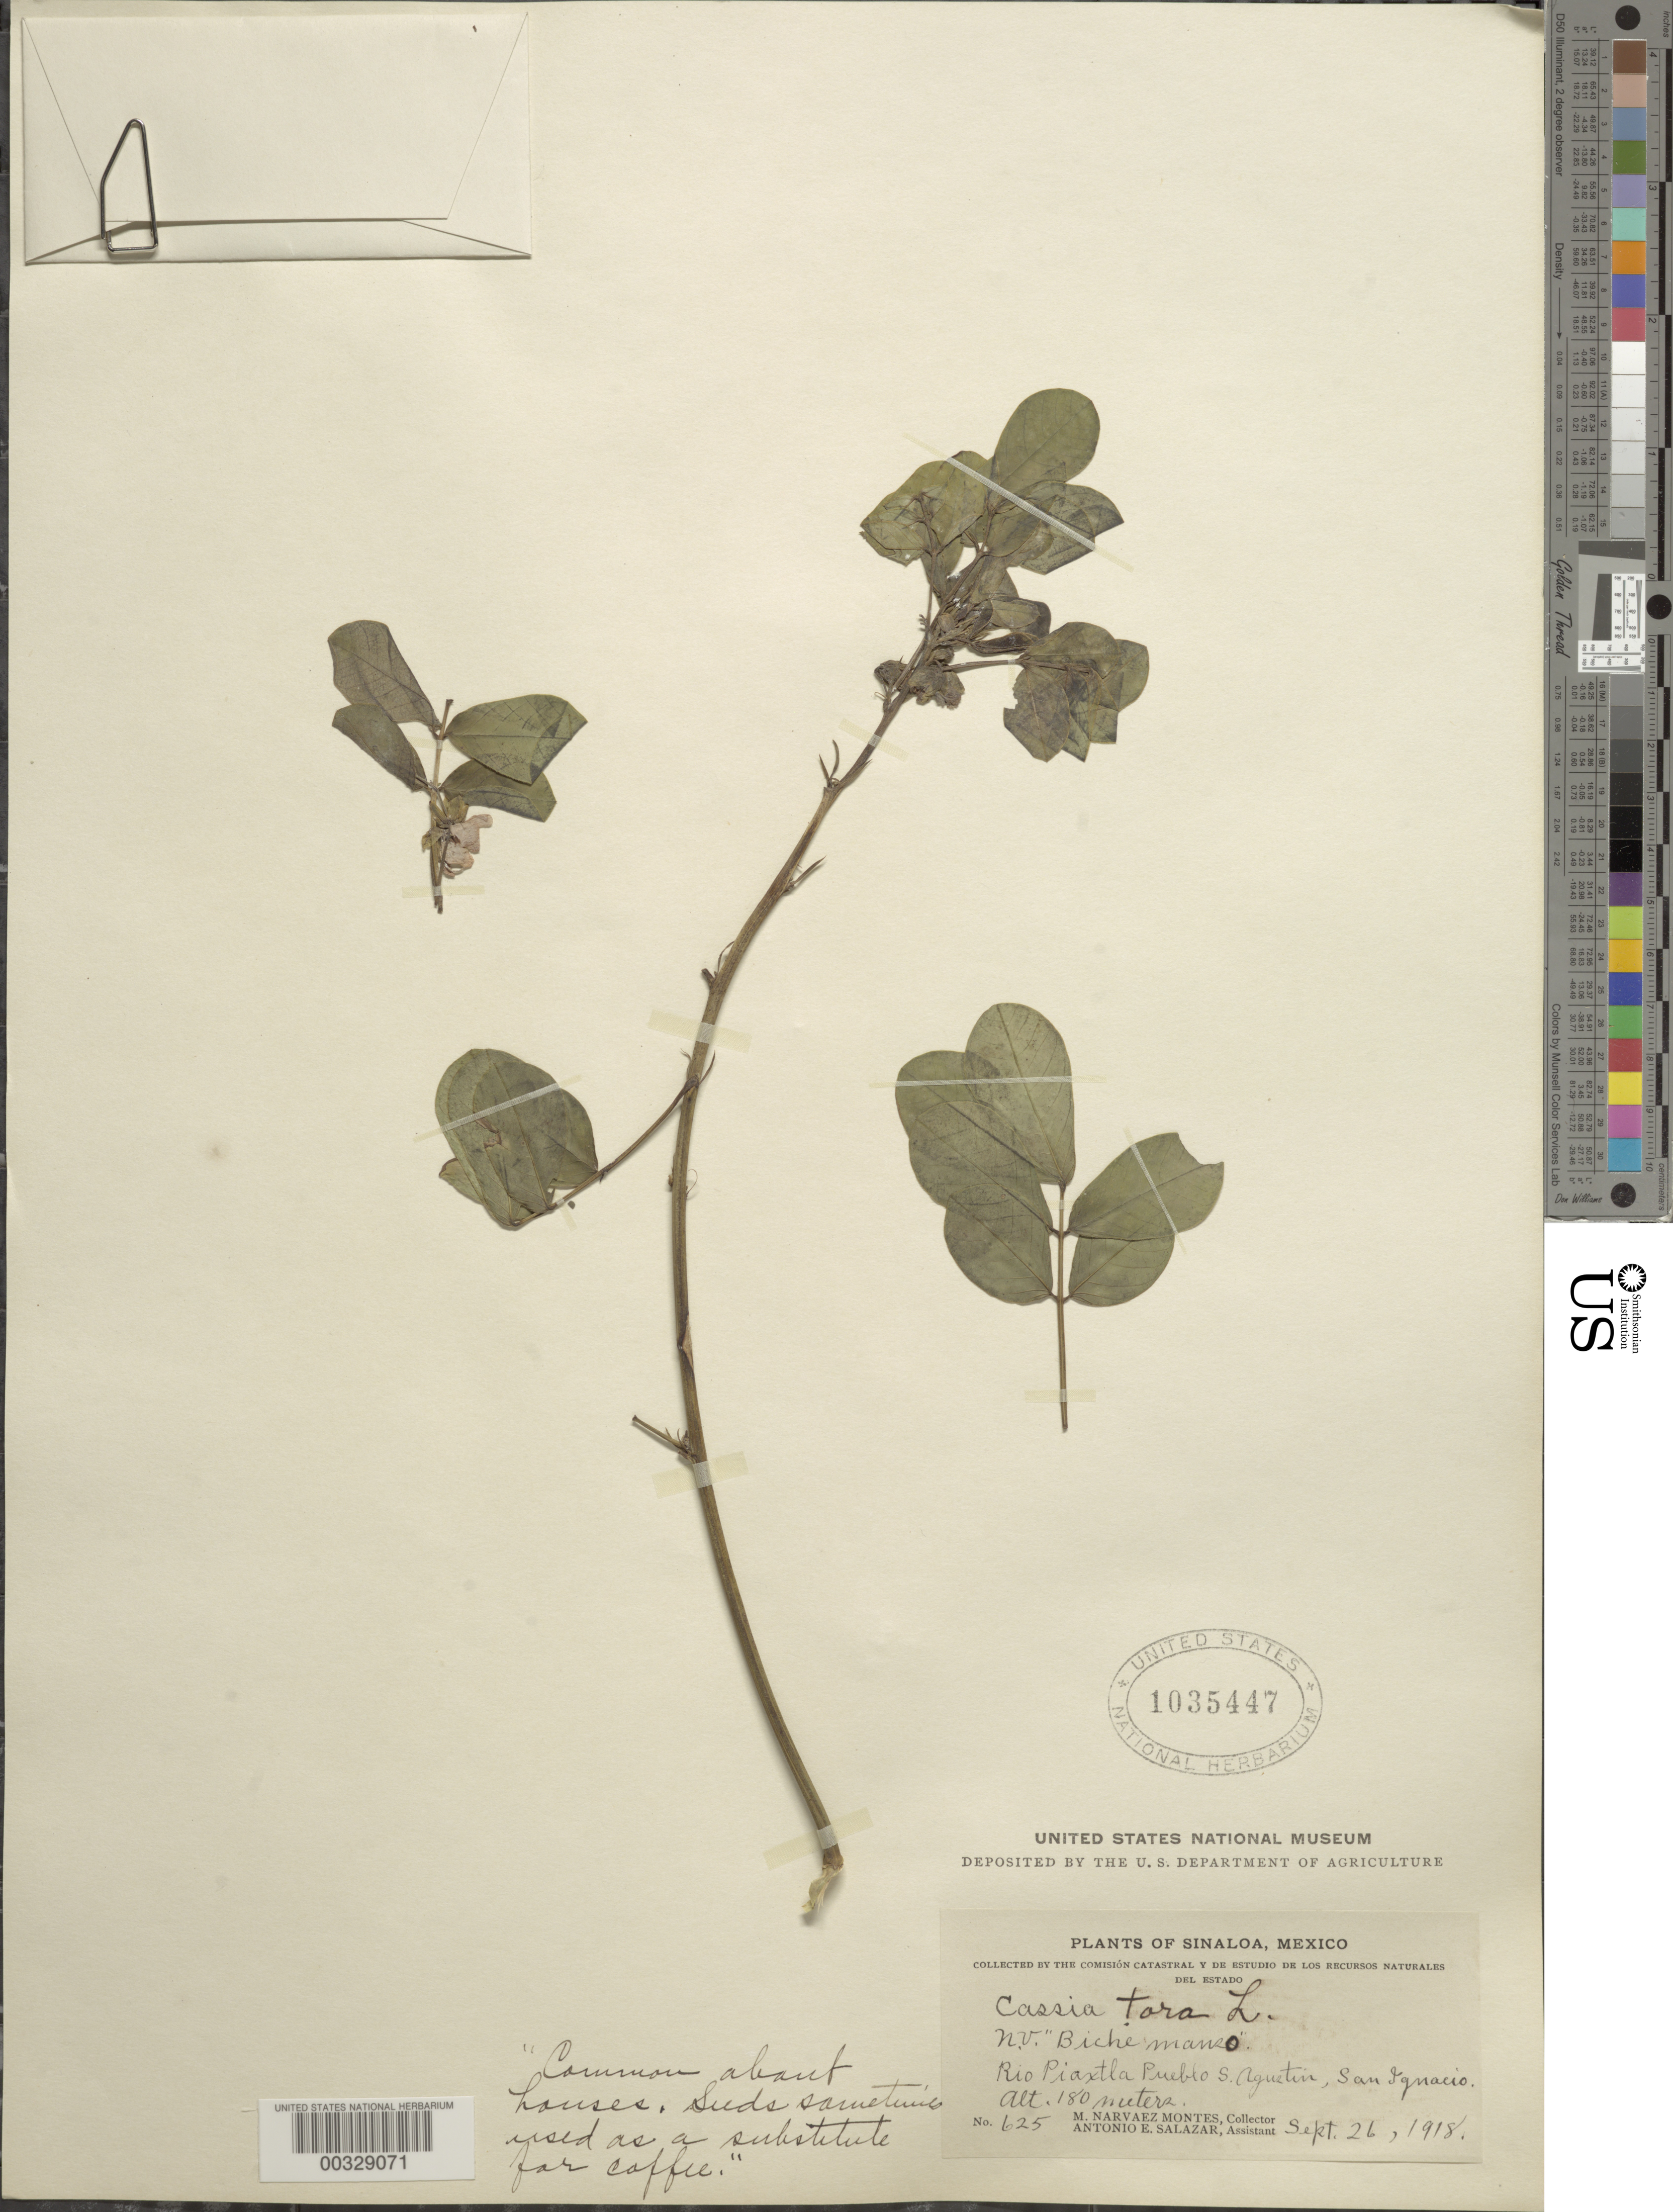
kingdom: Plantae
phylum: Tracheophyta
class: Magnoliopsida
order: Fabales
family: Fabaceae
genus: Senna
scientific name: Senna obtusifolia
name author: (L.) H.S. Irwin & Barneby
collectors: M. Montes & A. E. Salazar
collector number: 625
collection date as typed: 26 Sep 1918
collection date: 1918-09-26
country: Mexico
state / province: Sinaloa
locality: Rio piaxtla pueblo s aguetin, San Ignacio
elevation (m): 180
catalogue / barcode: US 1035447